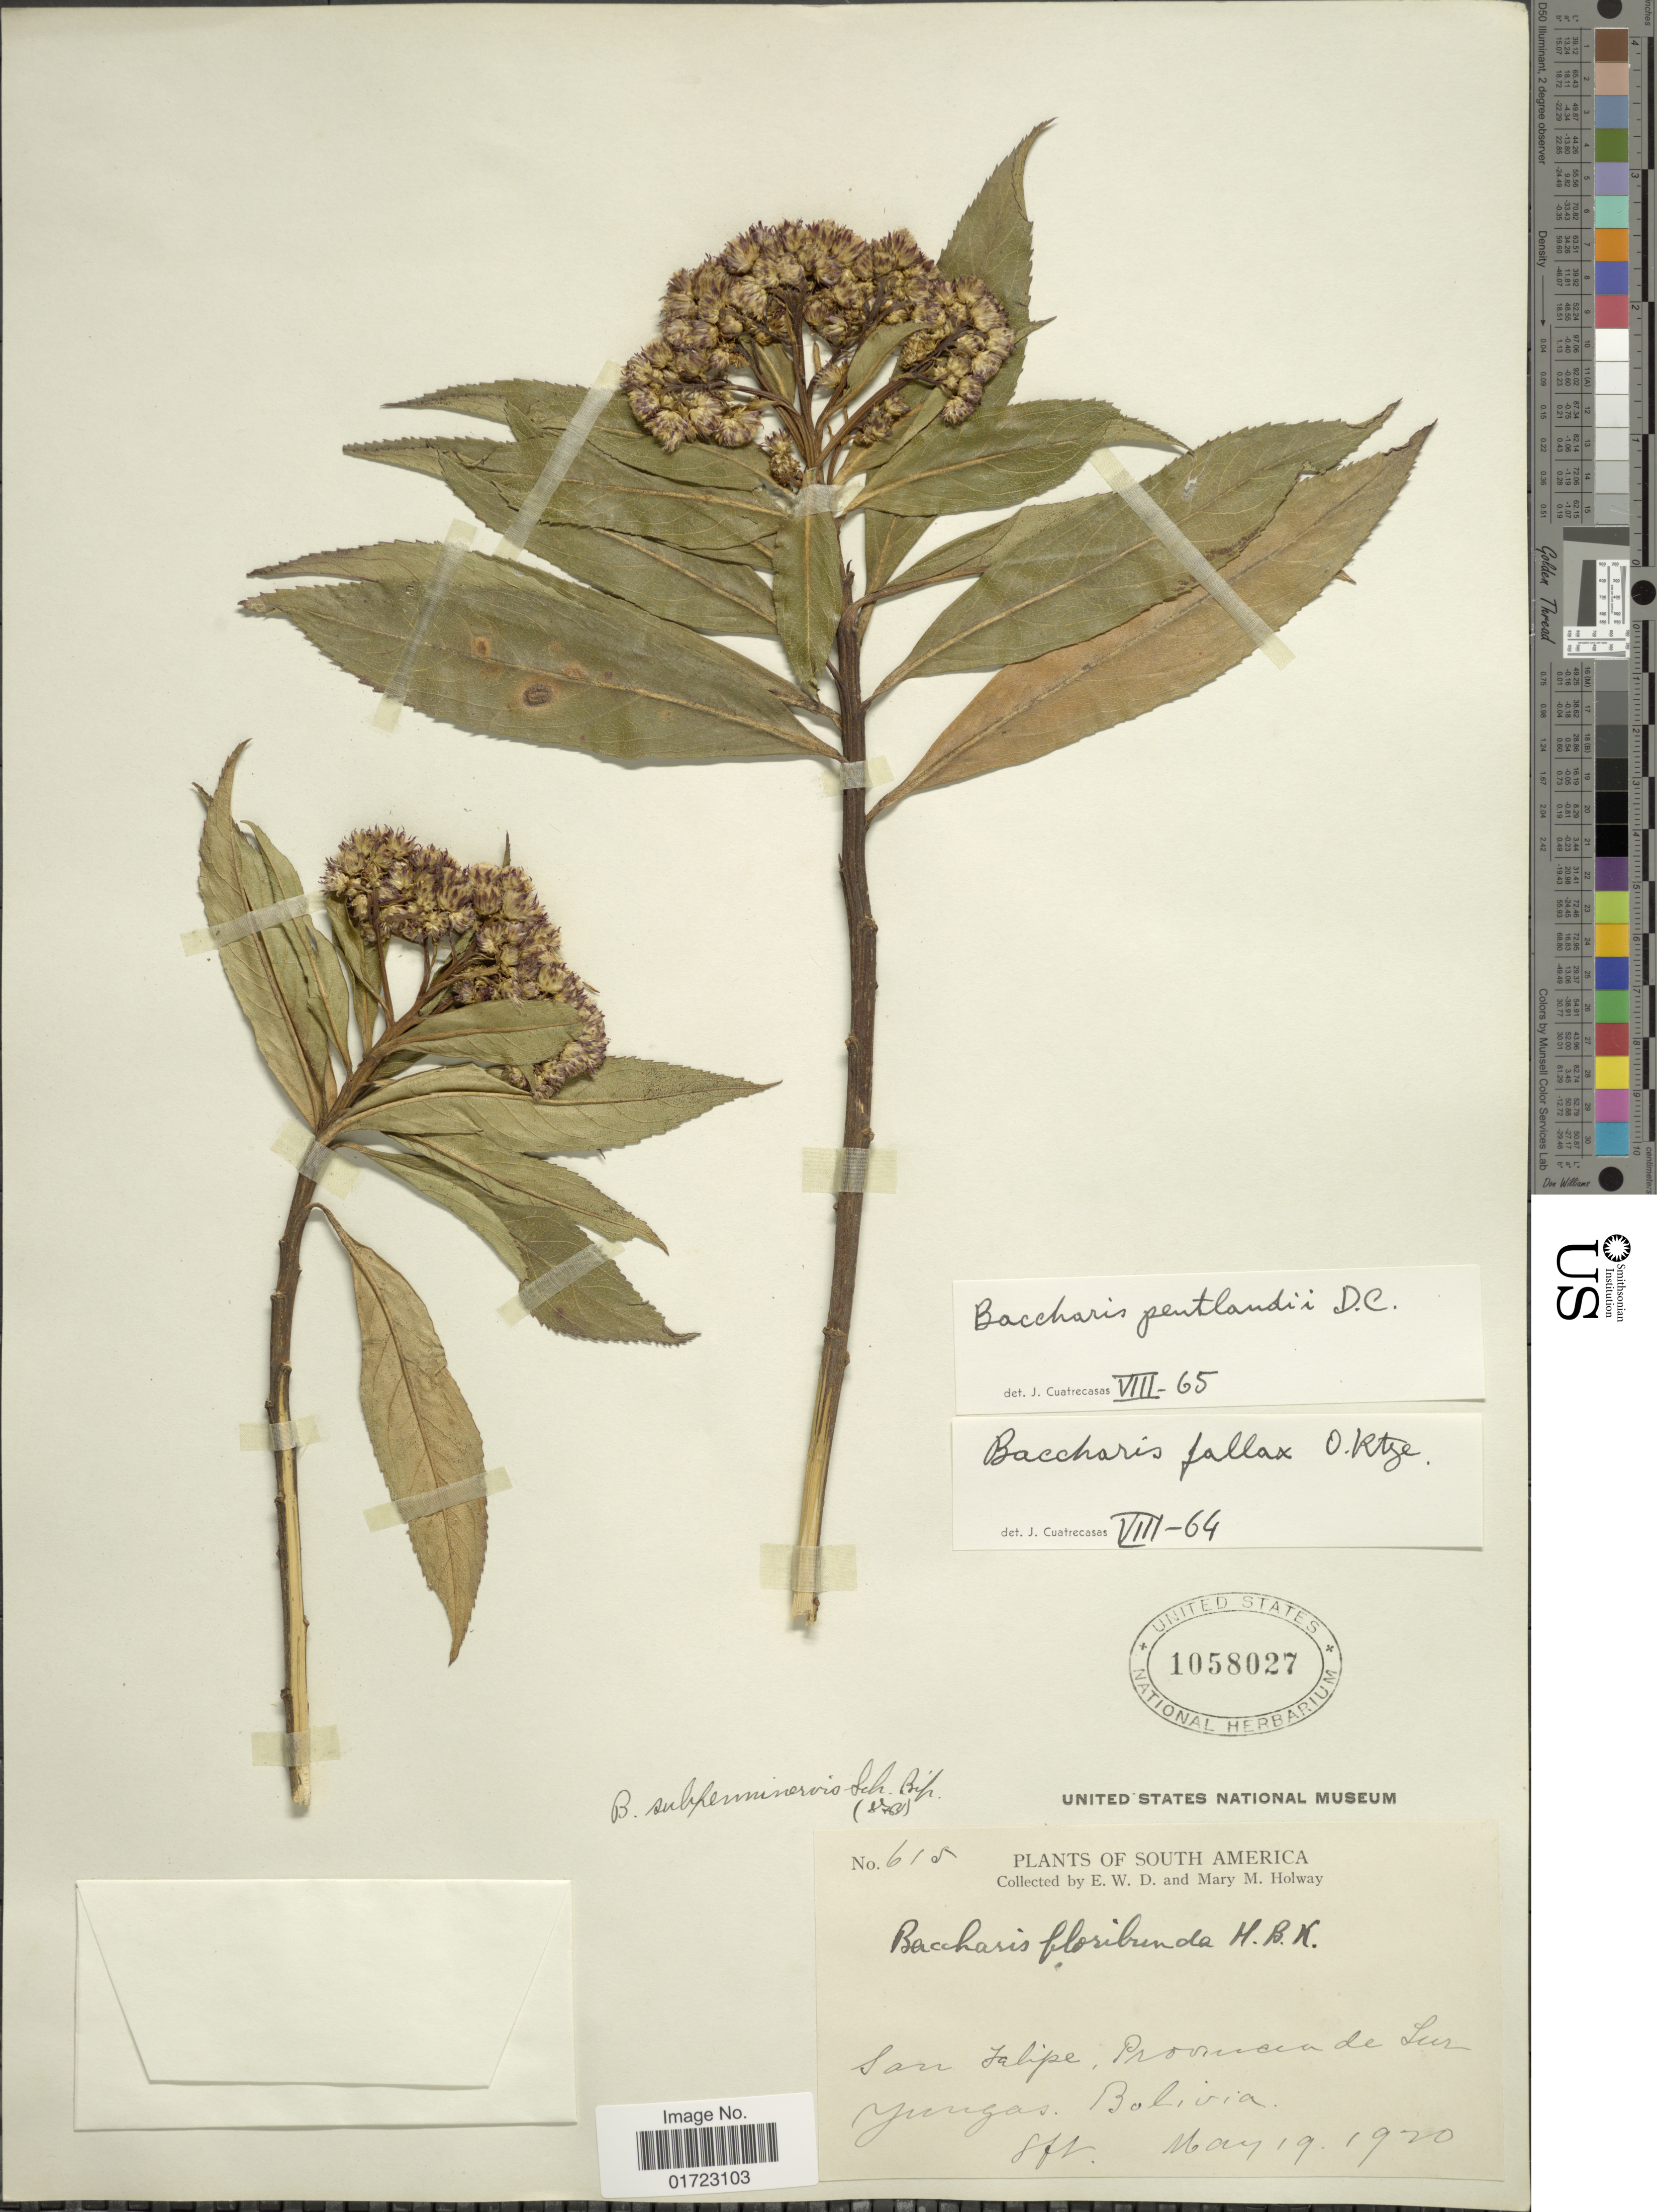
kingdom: Plantae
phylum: Tracheophyta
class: Magnoliopsida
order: Asterales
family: Asteraceae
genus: Baccharis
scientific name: Baccharis pentlandii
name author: DC.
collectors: E. W. D. Holway & M. M. Holway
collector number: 615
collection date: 1920-05-19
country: Bolivia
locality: San Felipe. Provincia de Sur Yungas.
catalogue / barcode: US 1058027